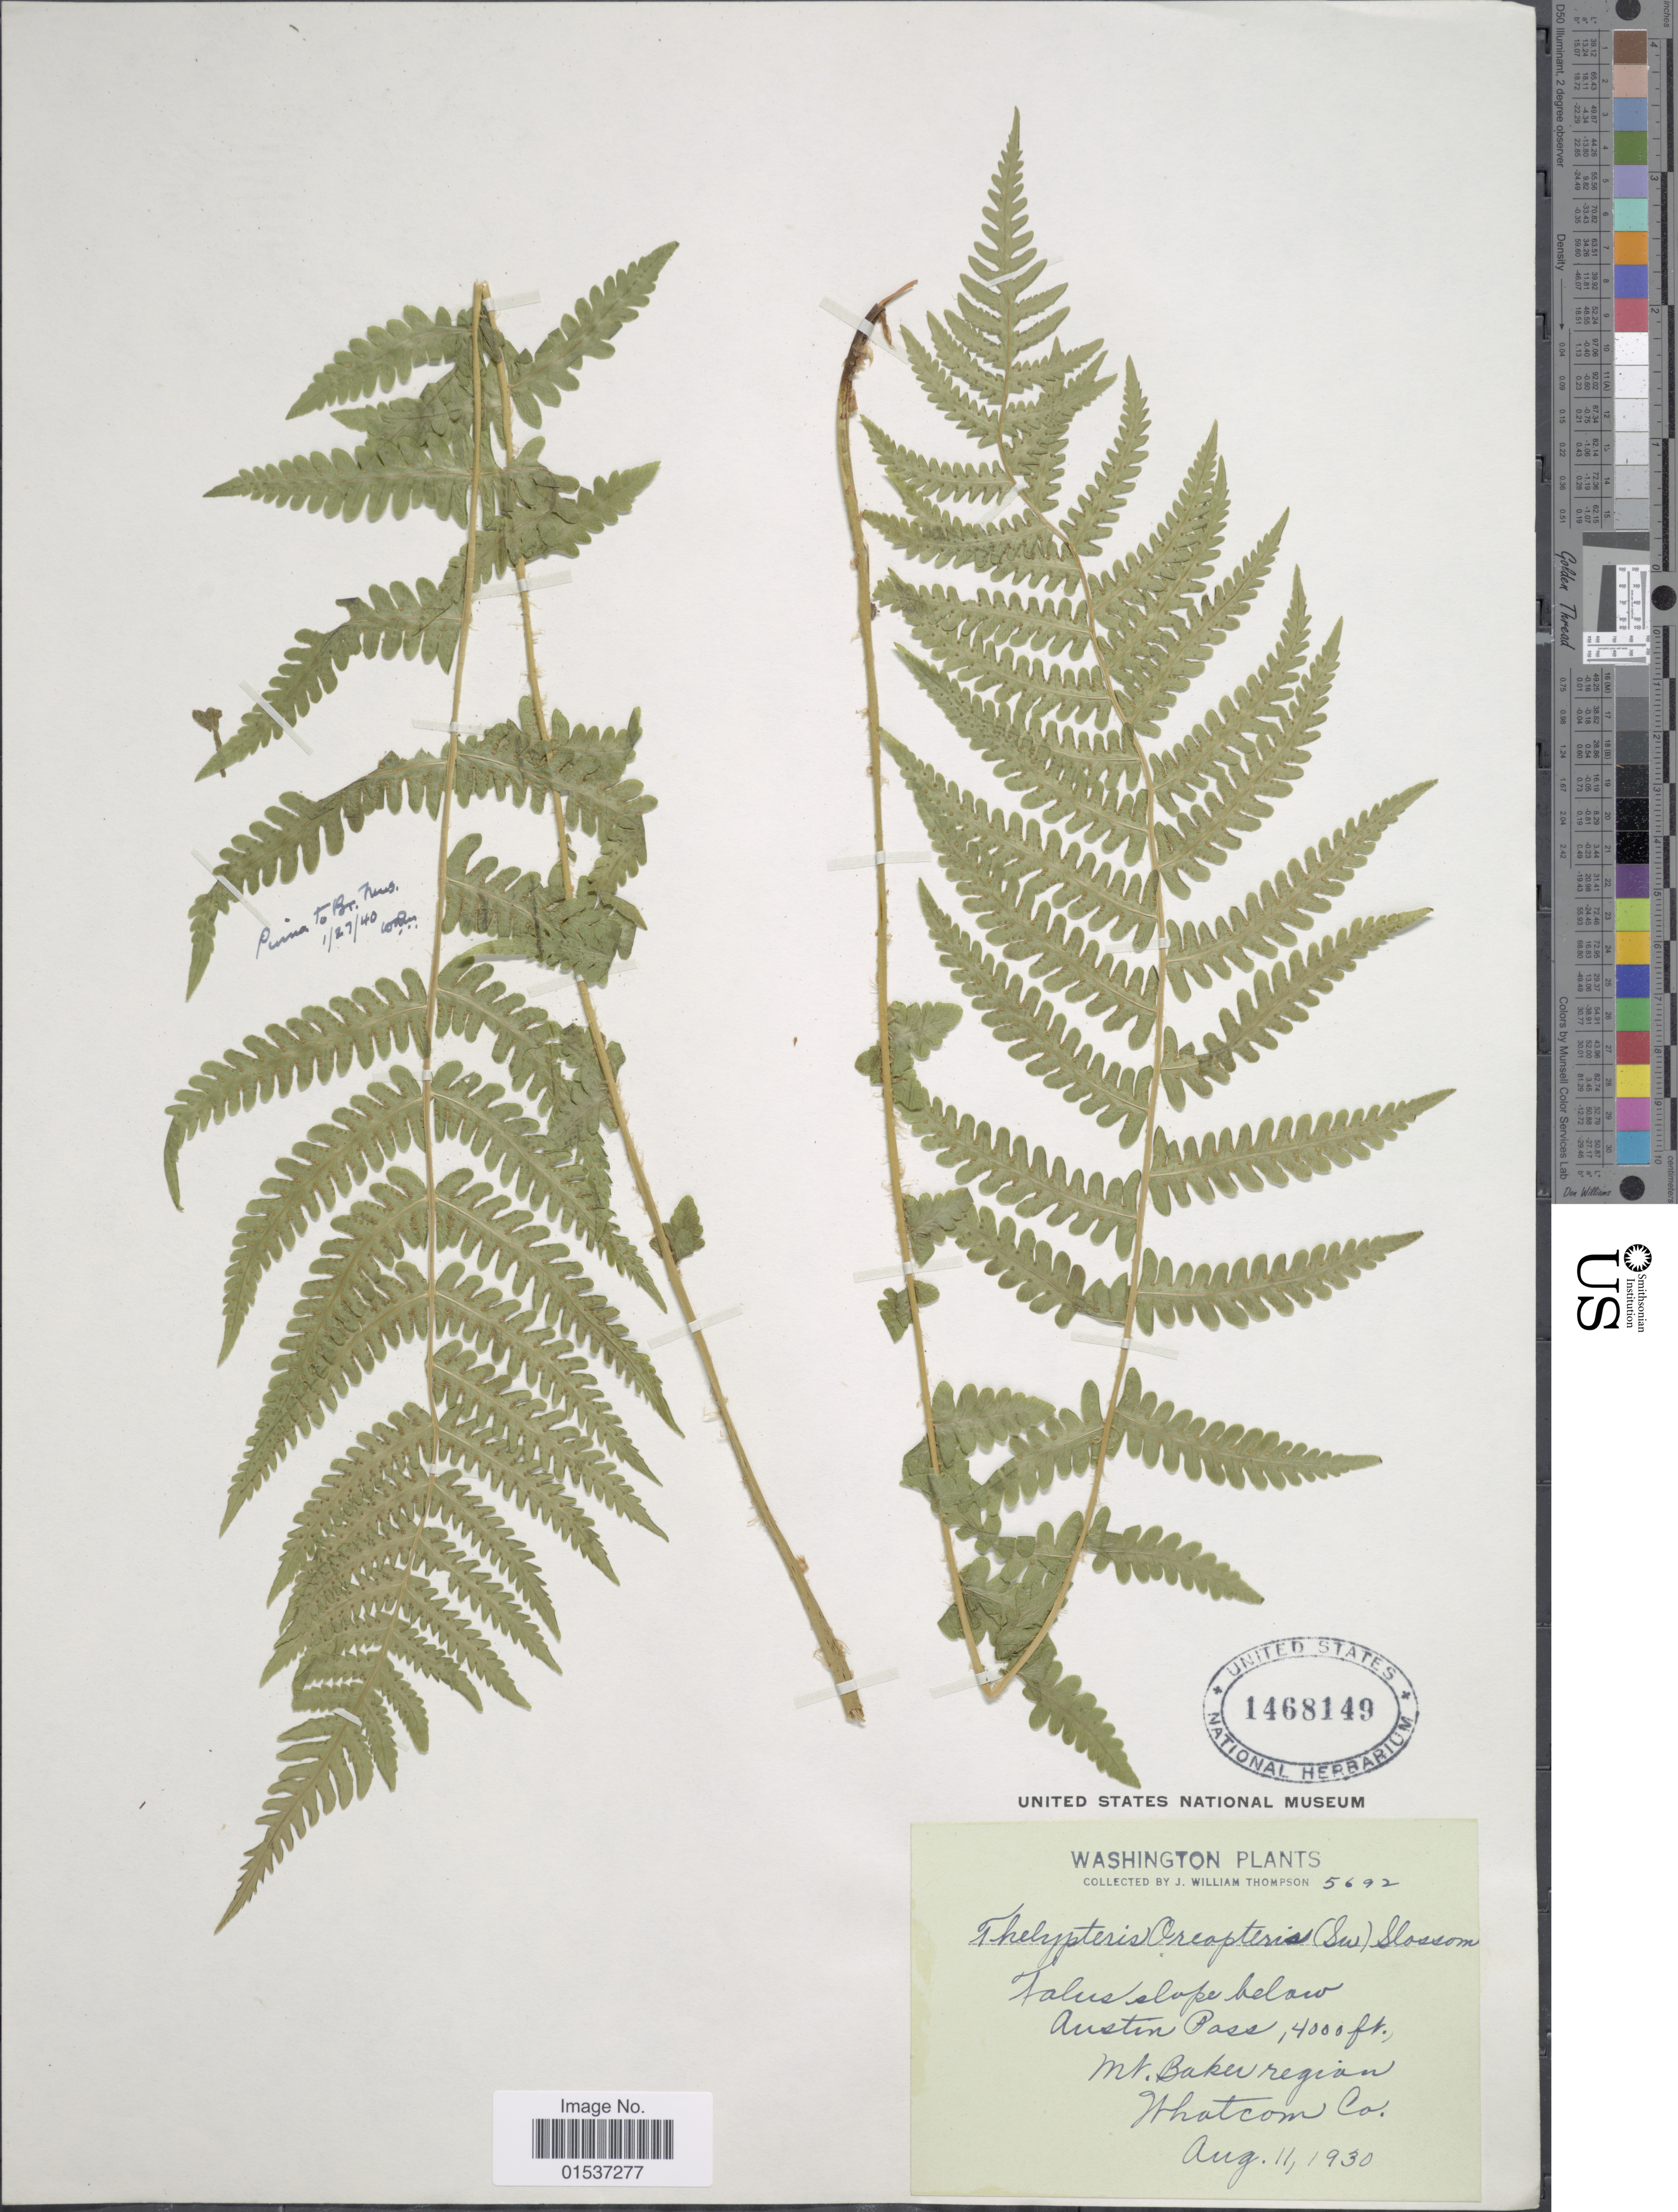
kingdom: Plantae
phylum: Tracheophyta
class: Polypodiopsida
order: Polypodiales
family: Thelypteridaceae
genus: Oreopteris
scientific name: Oreopteris limbosperma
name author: (All.) K. Iwats.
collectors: J. W. Thompson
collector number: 5692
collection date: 1930-08-11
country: United States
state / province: Washington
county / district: Whatcom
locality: Washington, Austin Pass, Mt. Baker region, Whatcom Co.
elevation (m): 1219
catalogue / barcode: US 1468149